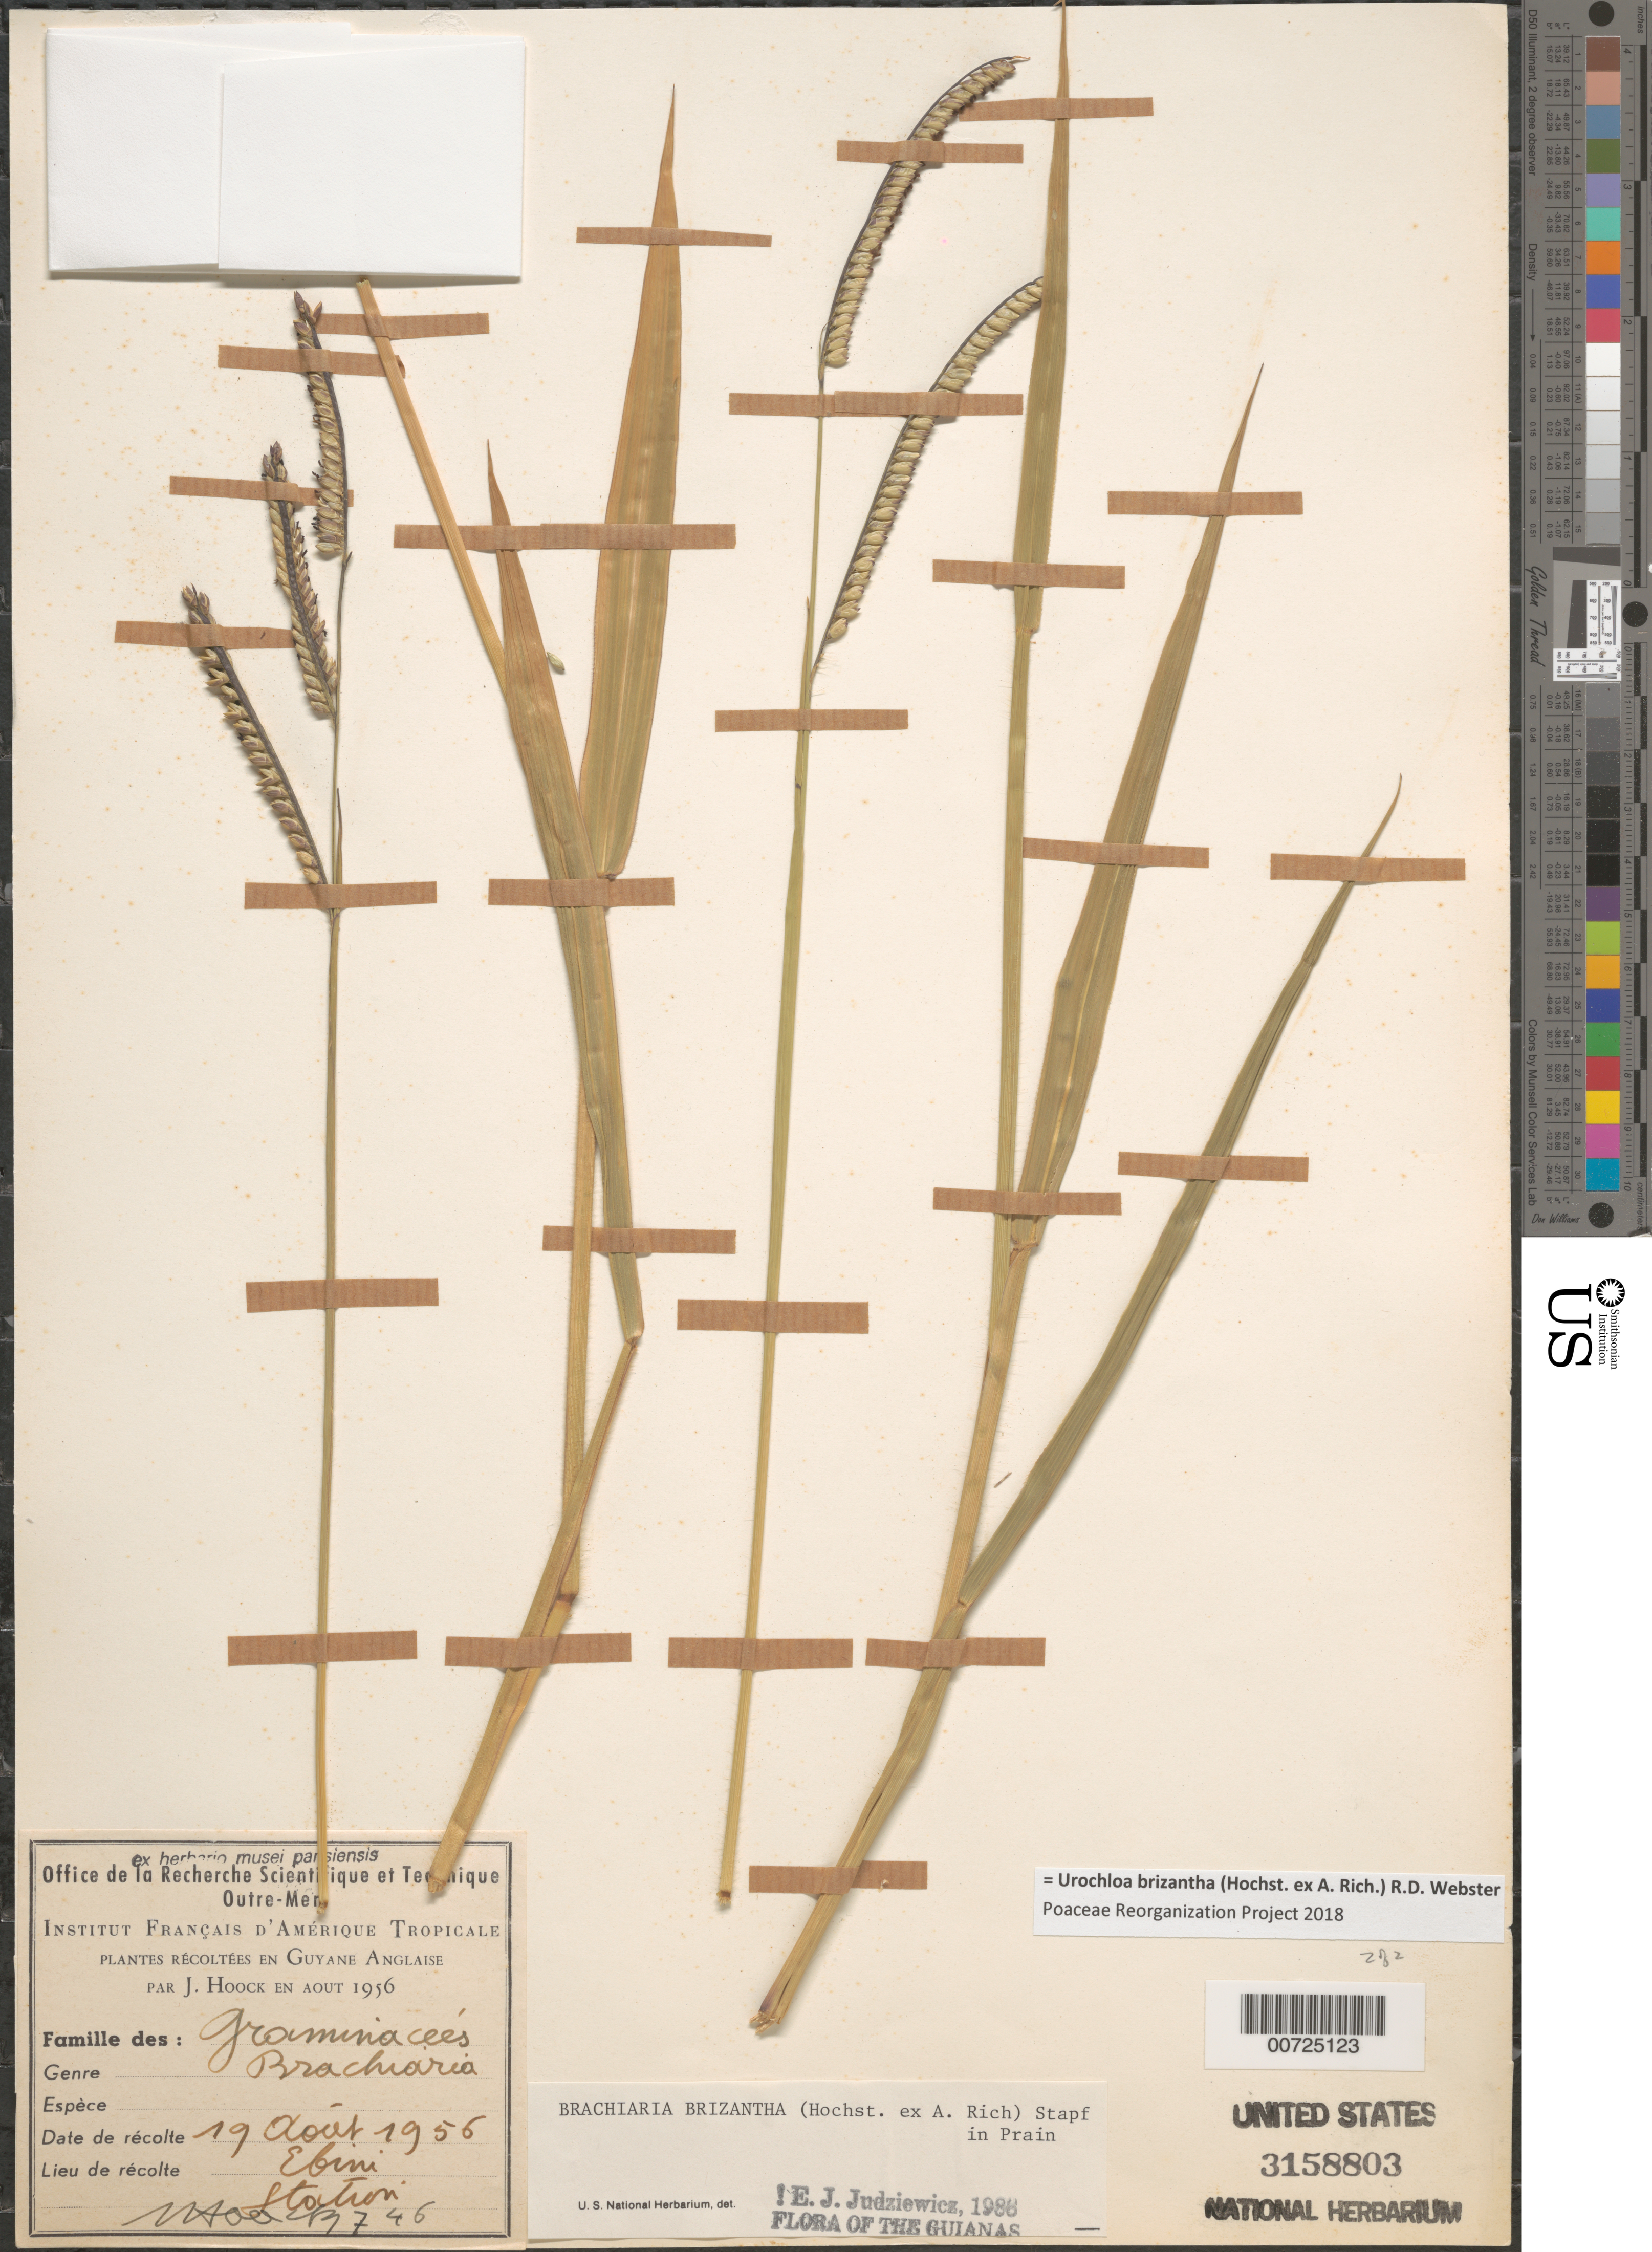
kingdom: Plantae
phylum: Tracheophyta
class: Liliopsida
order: Poales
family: Poaceae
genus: Urochloa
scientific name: Urochloa brizantha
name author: (Hochst. ex A. Rich.) R.D. Webster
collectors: J. Hoock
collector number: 746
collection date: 1956-08-19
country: Guyana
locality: Guyane Anglaise. Ebini Station. The Guianas.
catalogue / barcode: US 3158803